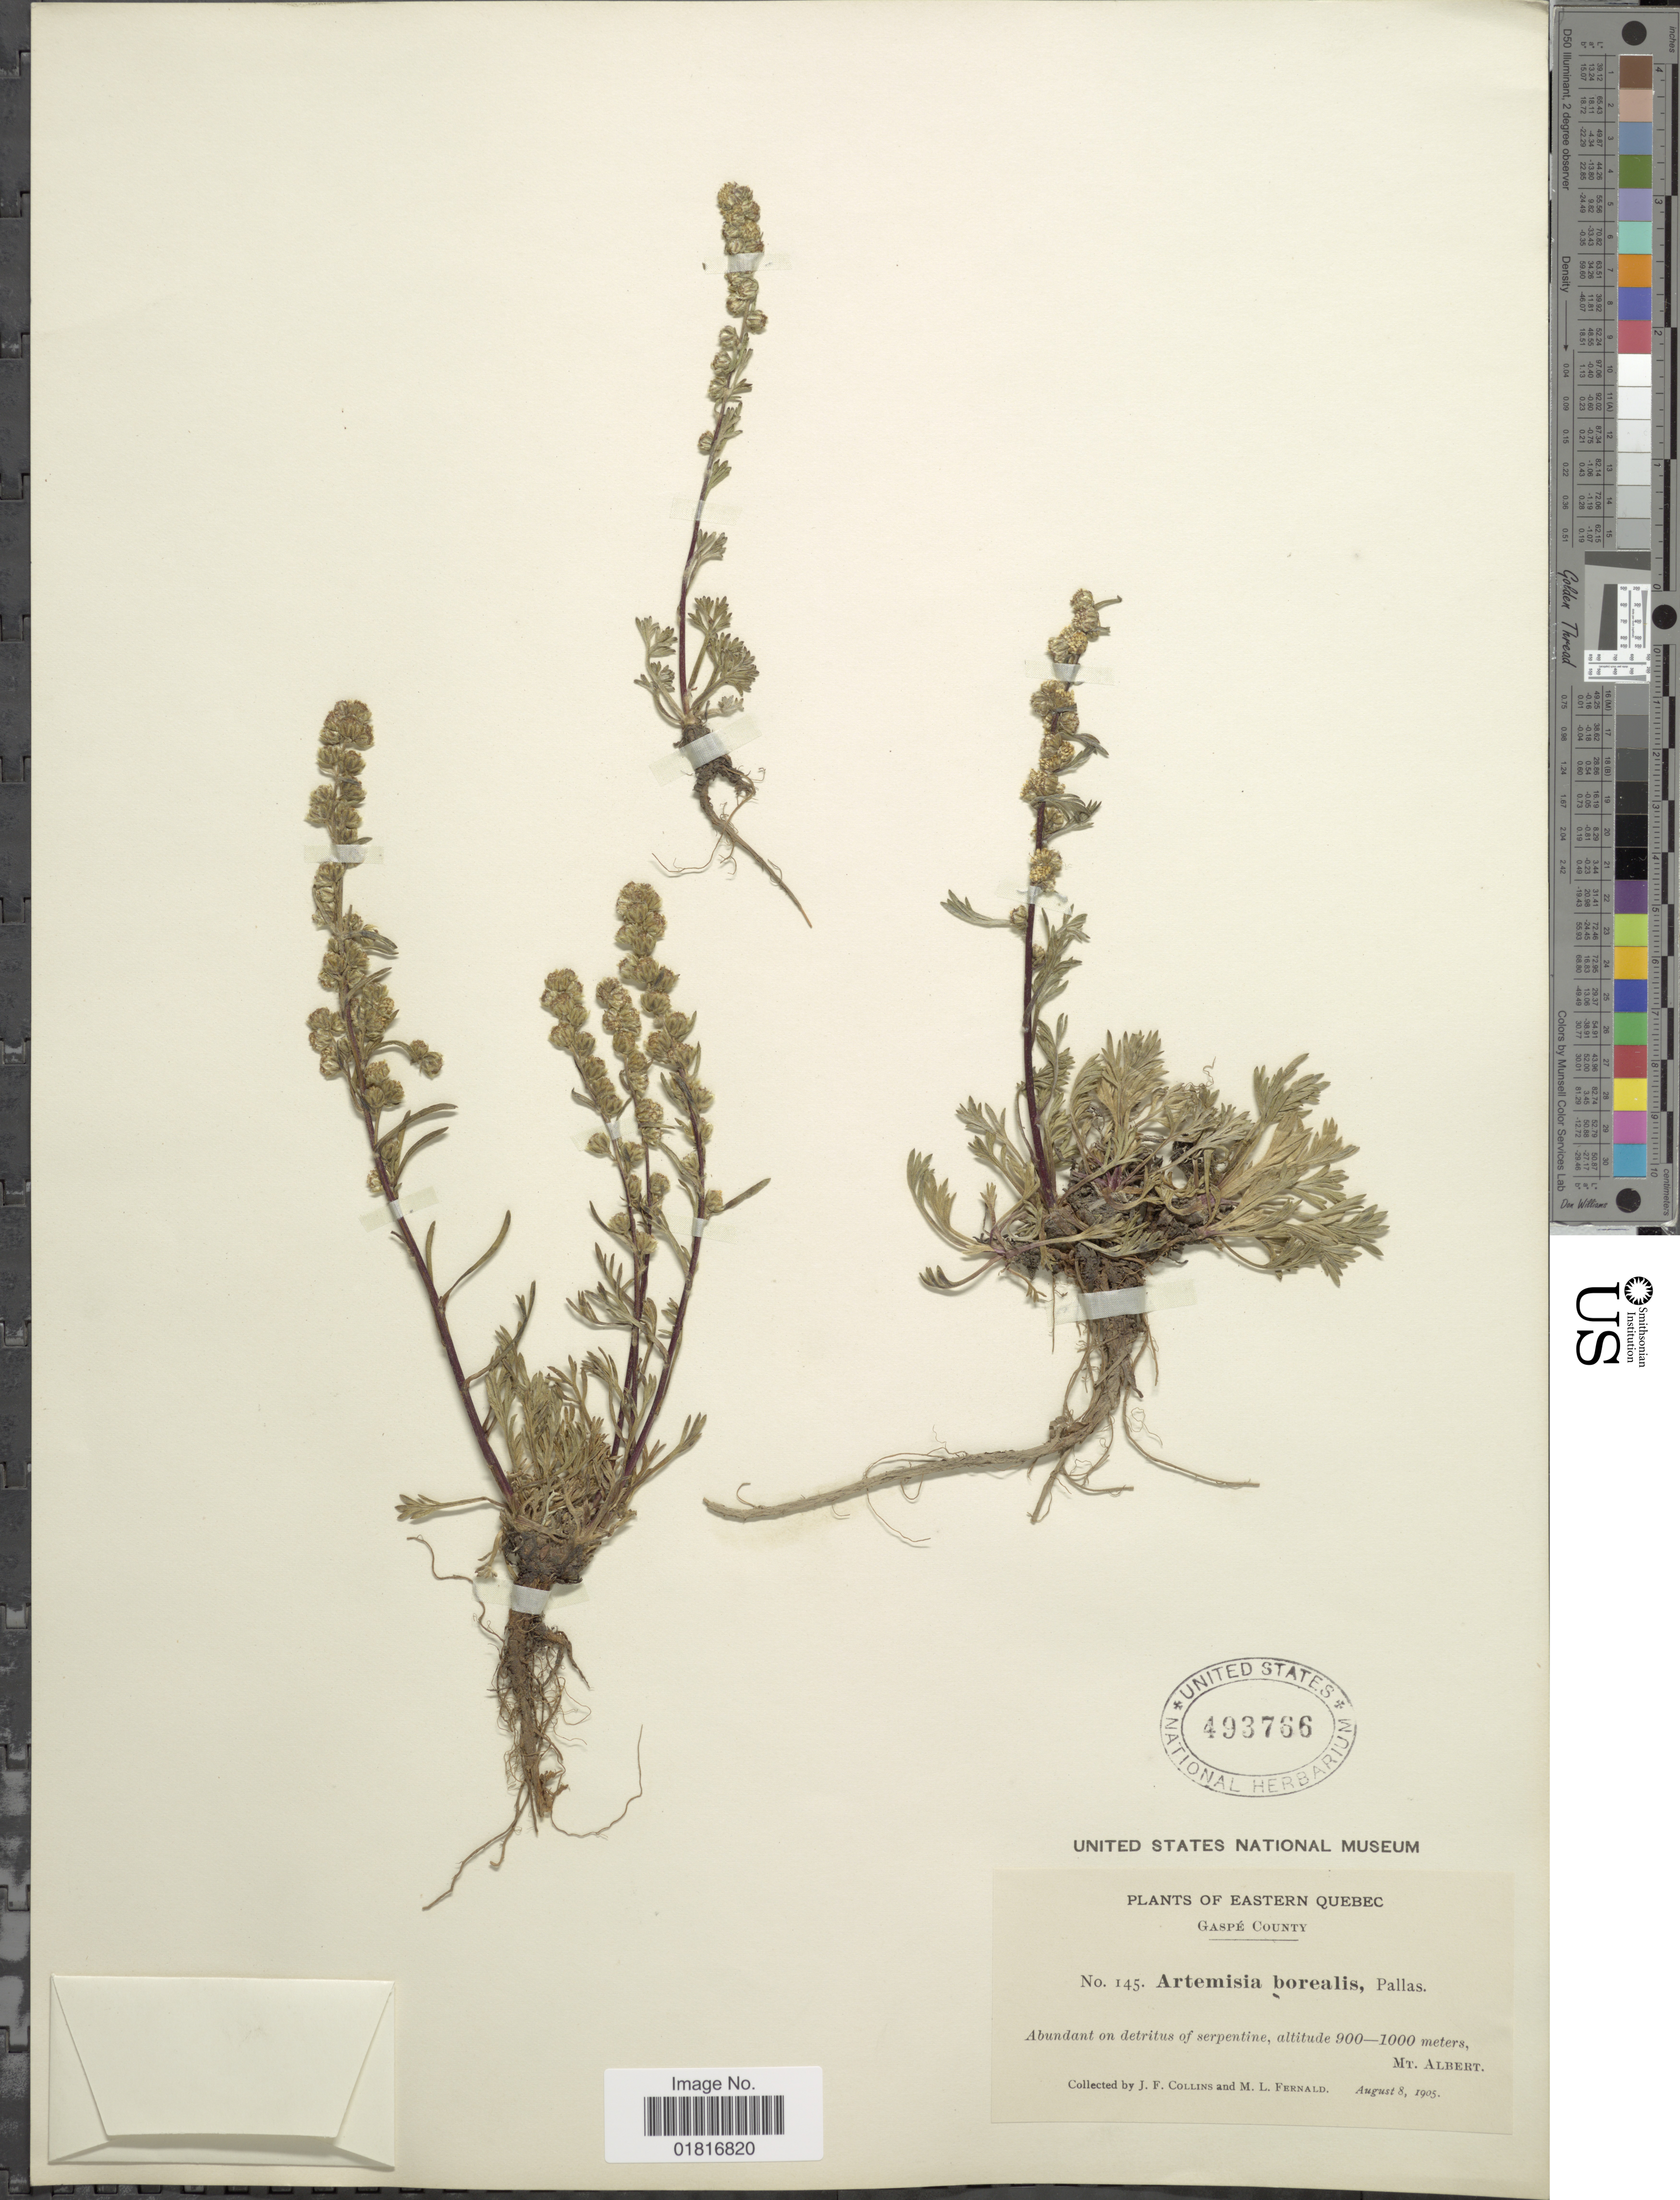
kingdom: Plantae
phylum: Tracheophyta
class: Magnoliopsida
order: Asterales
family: Asteraceae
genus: Artemisia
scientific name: Artemisia spithamaea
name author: Pursh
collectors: J. Collins & M. L. Fernald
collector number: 145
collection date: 1905-08-08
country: Canada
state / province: Quebec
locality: Eastern Quebes, Gaspé County, Abundant on detritus of serpentine, Mt Albert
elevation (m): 900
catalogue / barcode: US 493766